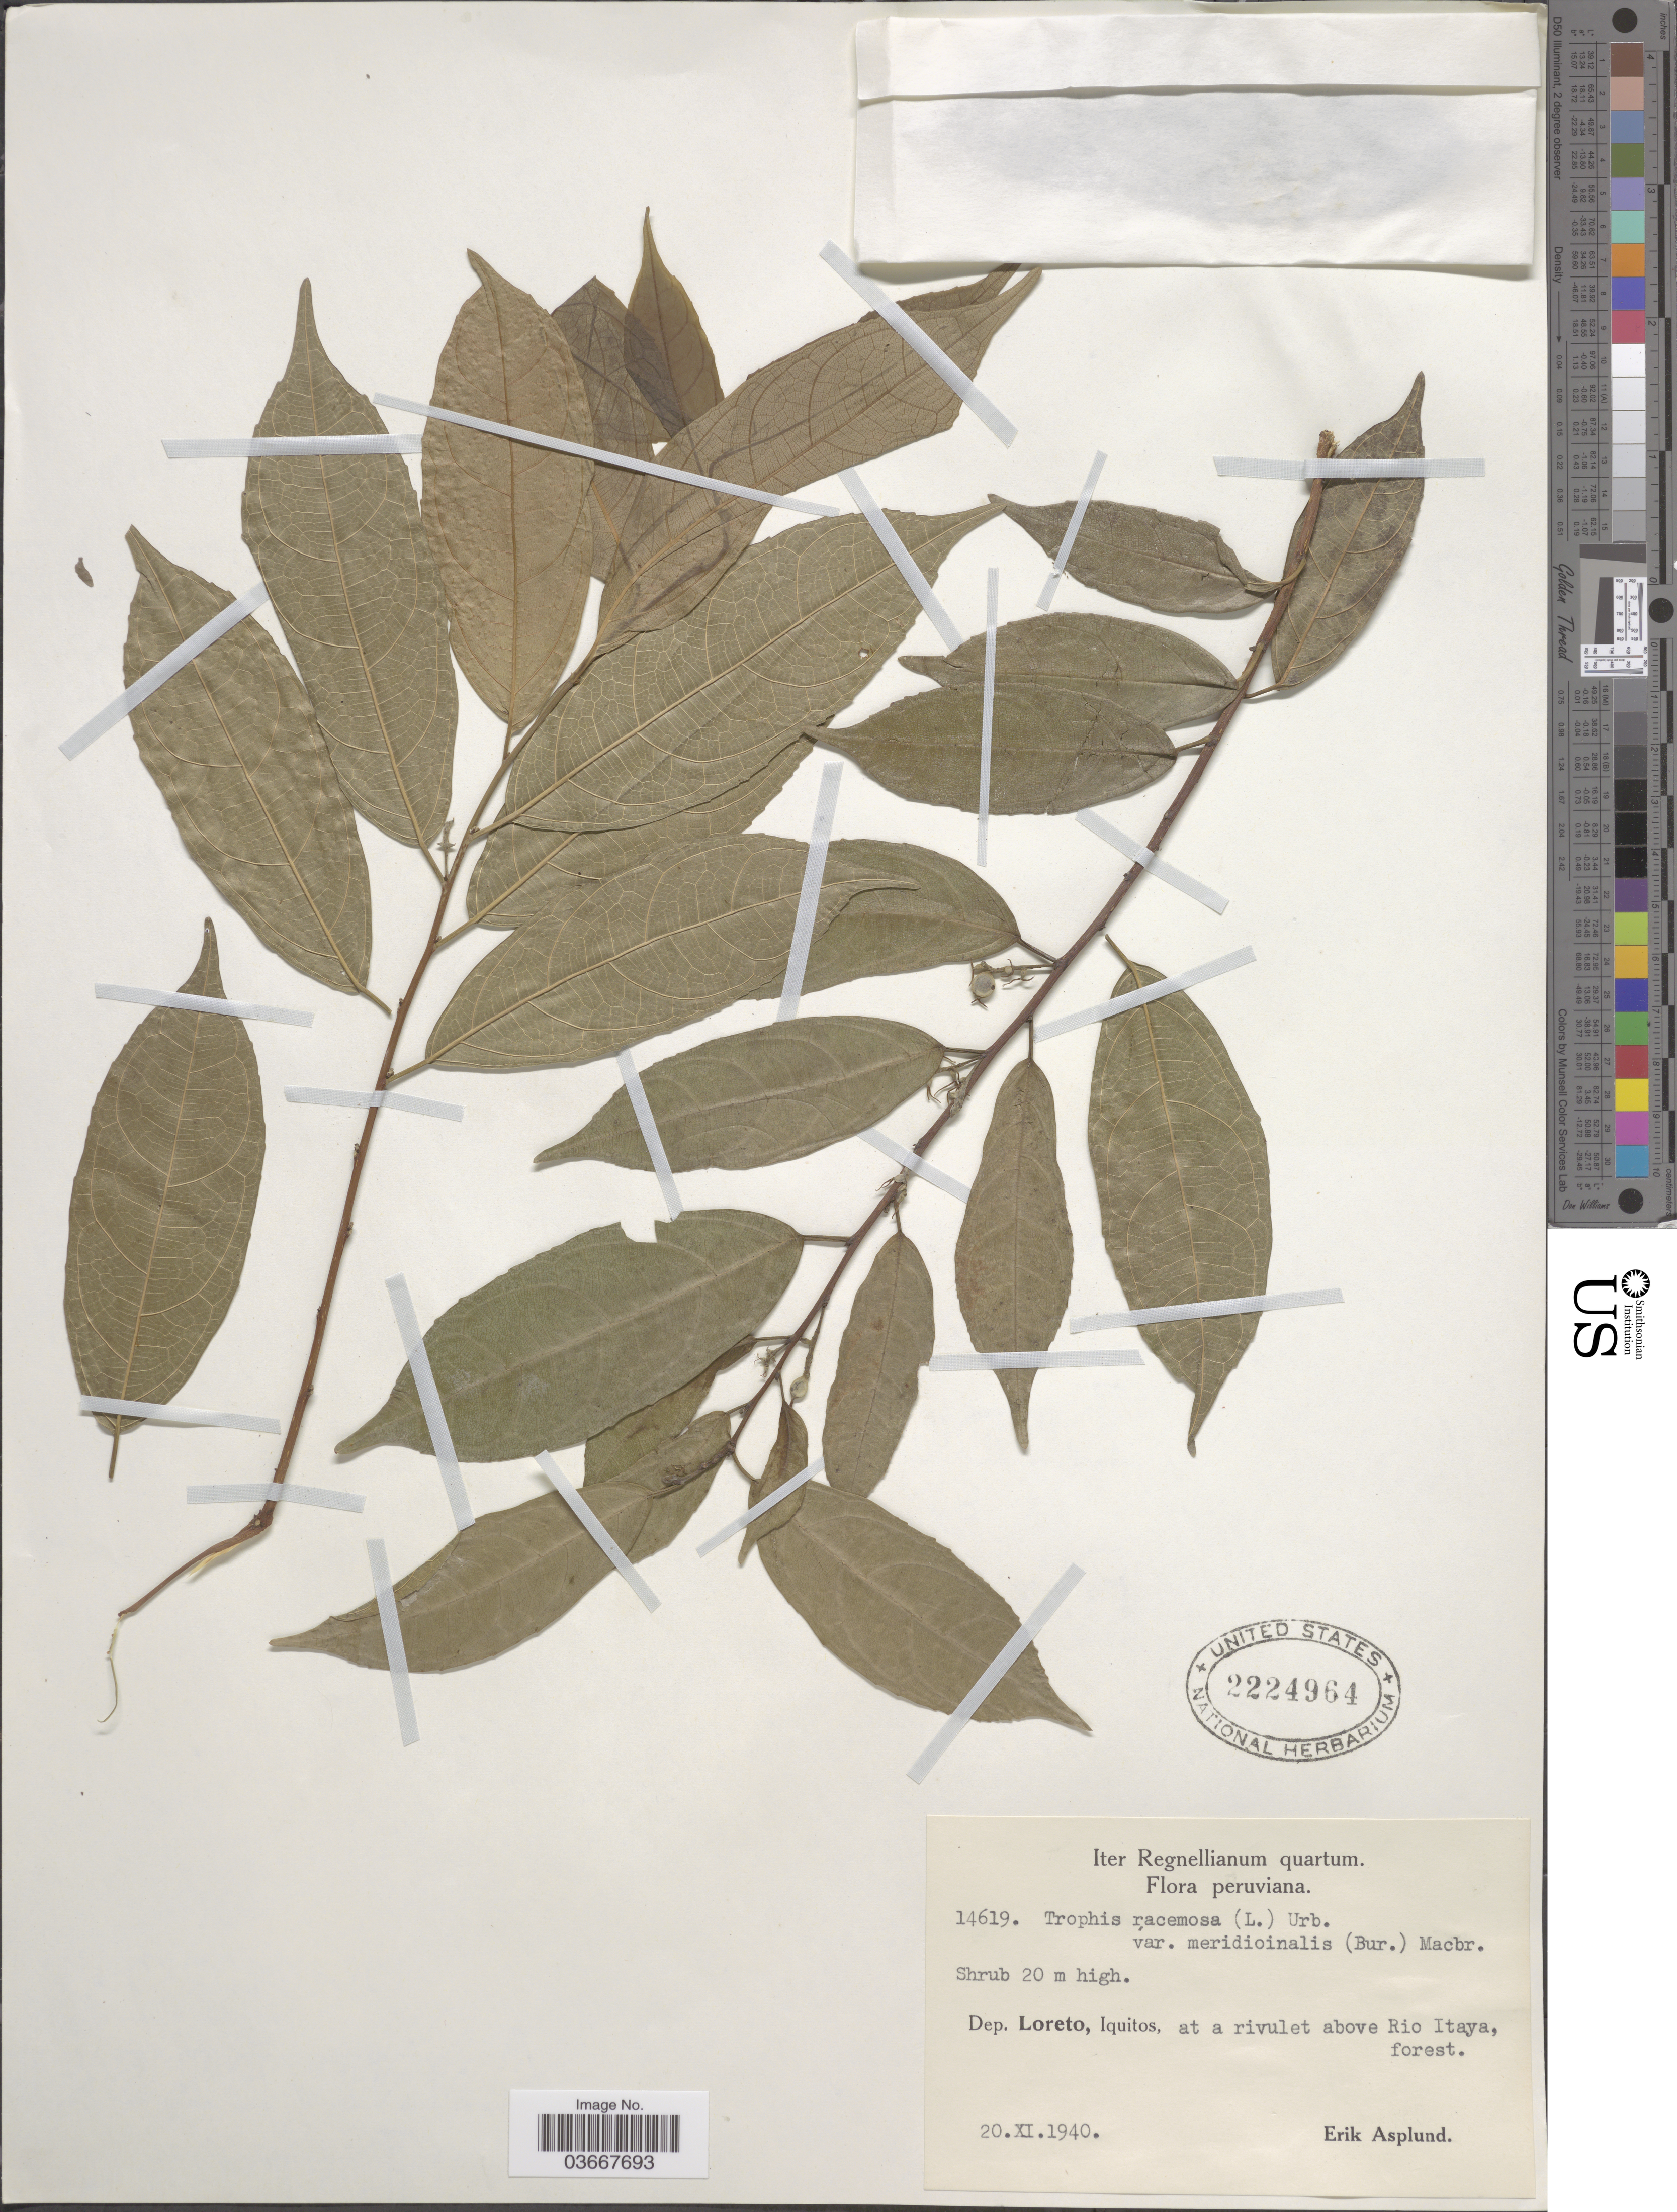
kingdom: Plantae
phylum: Tracheophyta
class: Magnoliopsida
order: Rosales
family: Moraceae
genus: Trophis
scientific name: Trophis racemosa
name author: (L.) Urb.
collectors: E. Asplund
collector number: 14619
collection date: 1940-11-20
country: Peru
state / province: Loreto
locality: Dep. Loreto, Iquitos, at a rivulet above Rio Itaya, forest.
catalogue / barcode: US 2224964